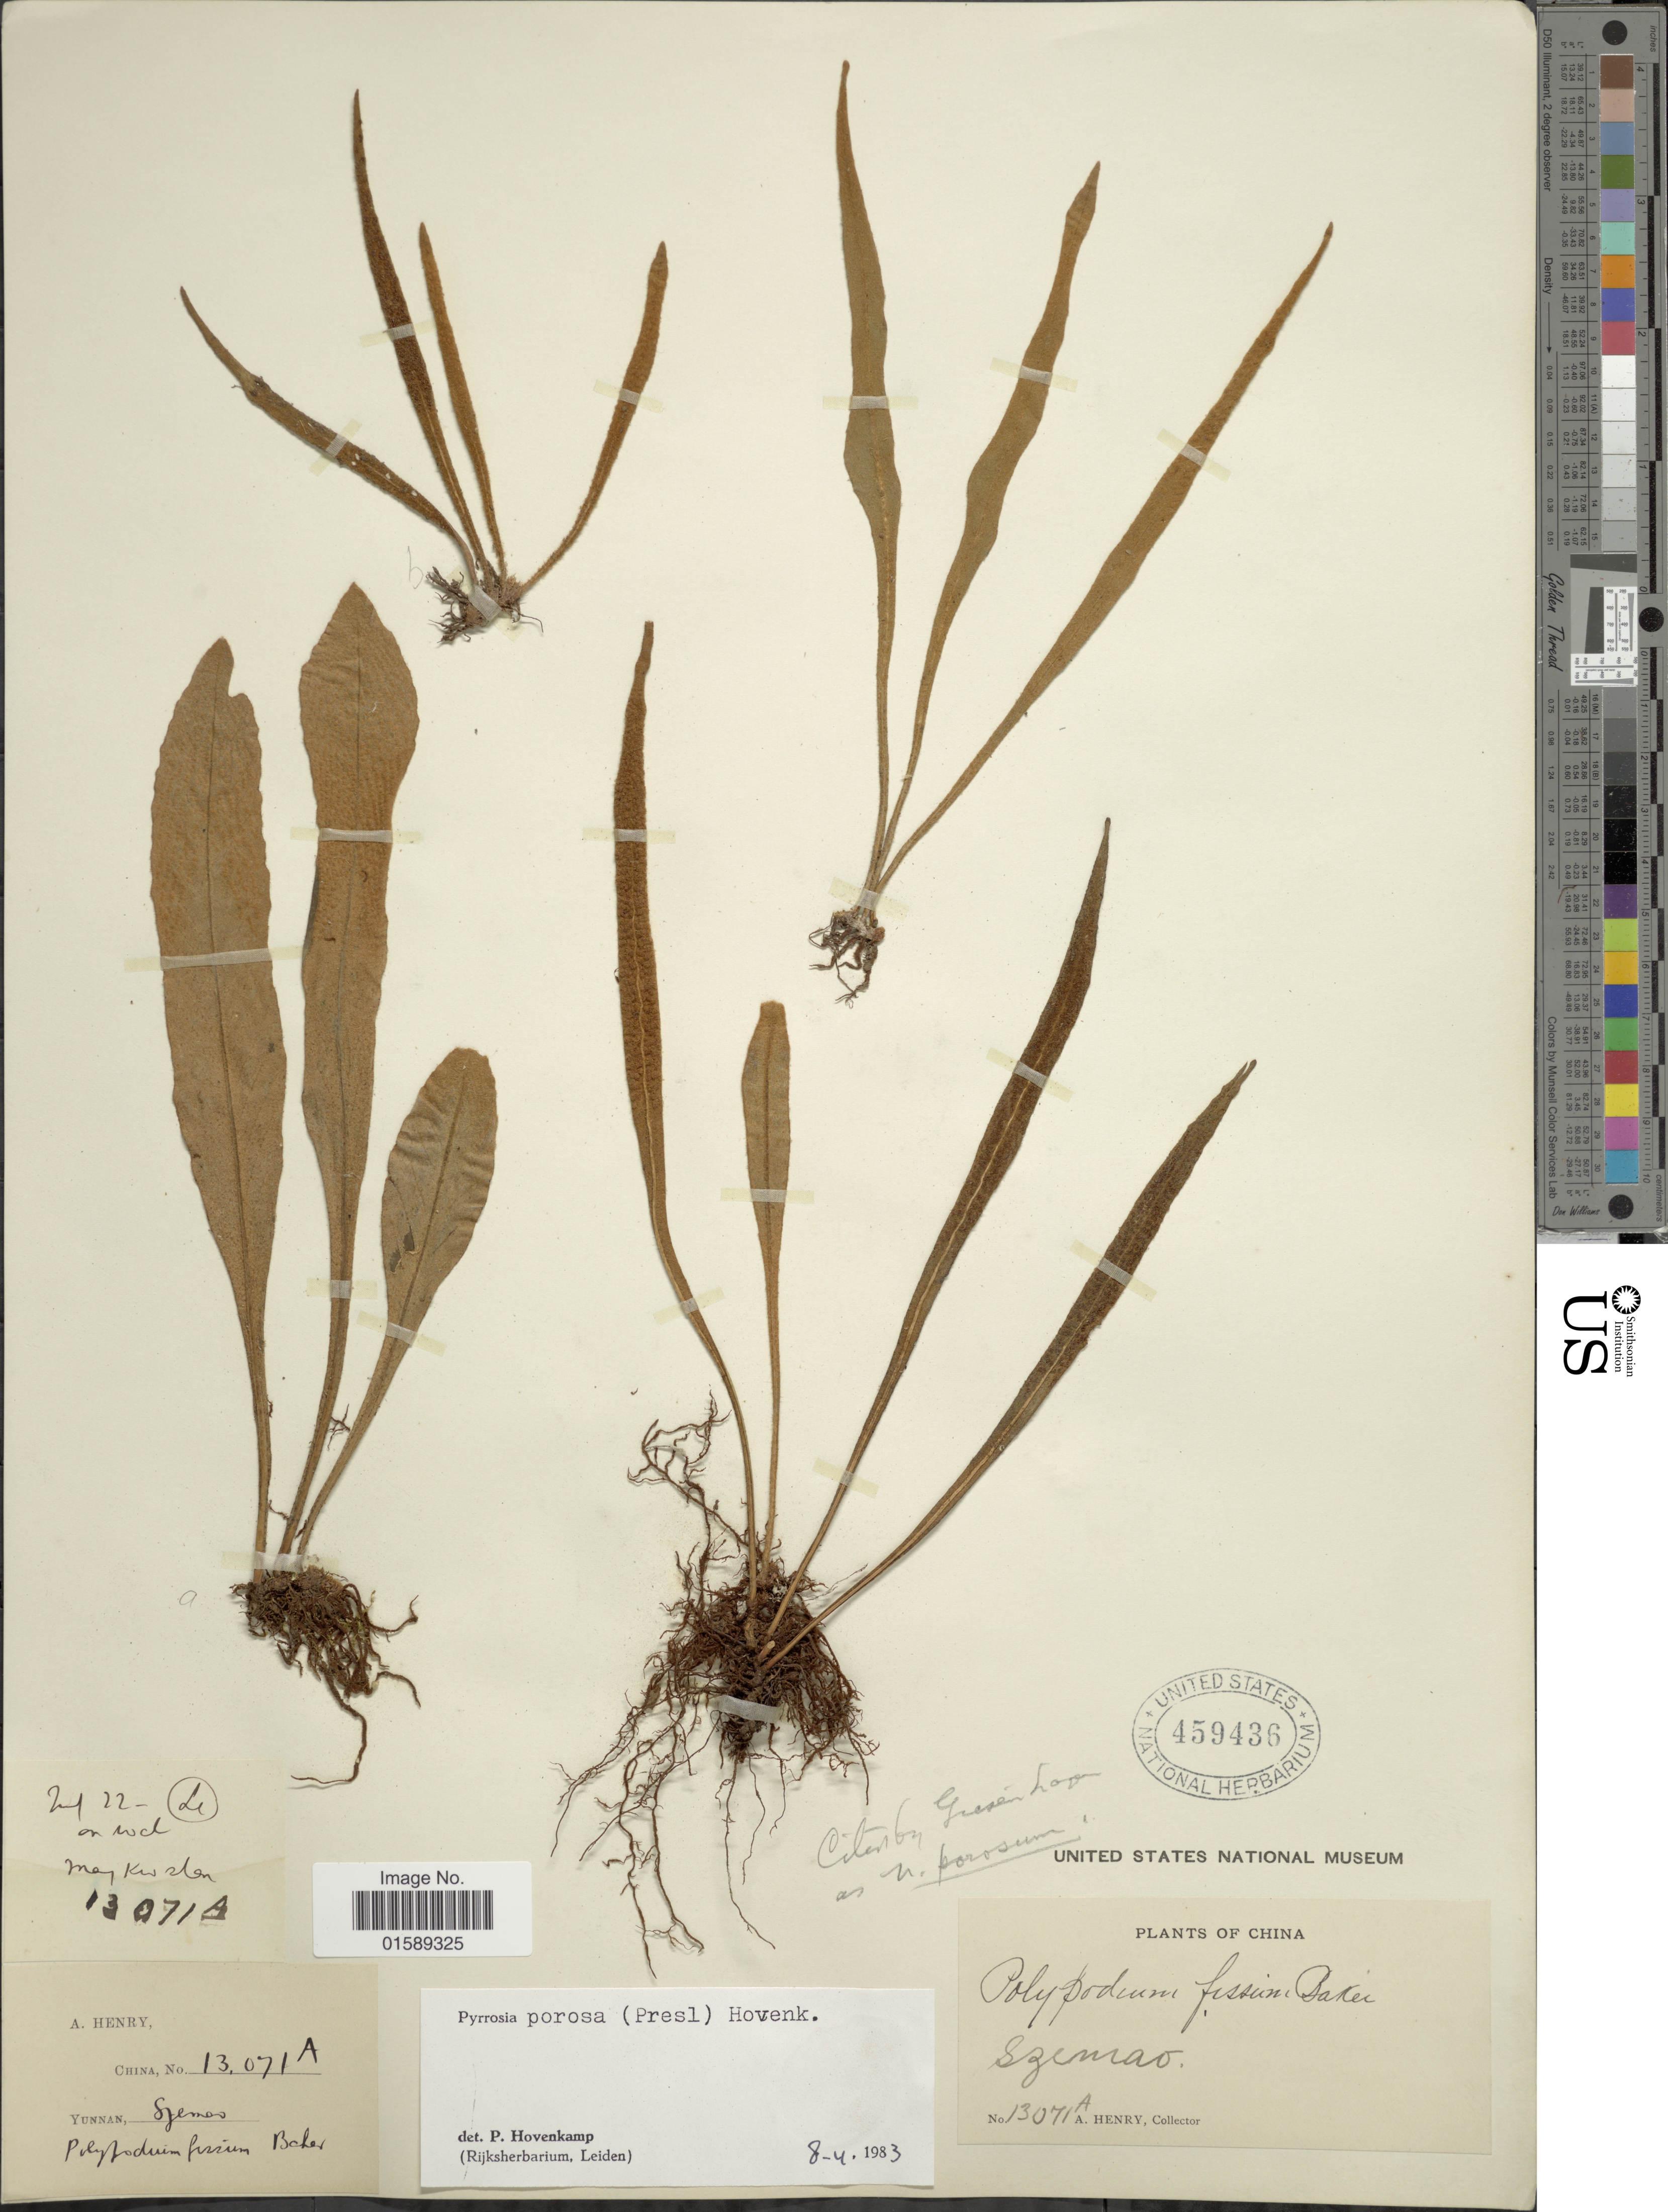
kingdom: Plantae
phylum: Tracheophyta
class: Polypodiopsida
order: Polypodiales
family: Polypodiaceae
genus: Pyrrosia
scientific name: Pyrrosia porosa var. porosa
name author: (C. Presl) Hovenkamp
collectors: A. Henry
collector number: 13071 A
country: China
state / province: Yunnan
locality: Szemao. Mang Keo shan. Li.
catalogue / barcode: US 459436